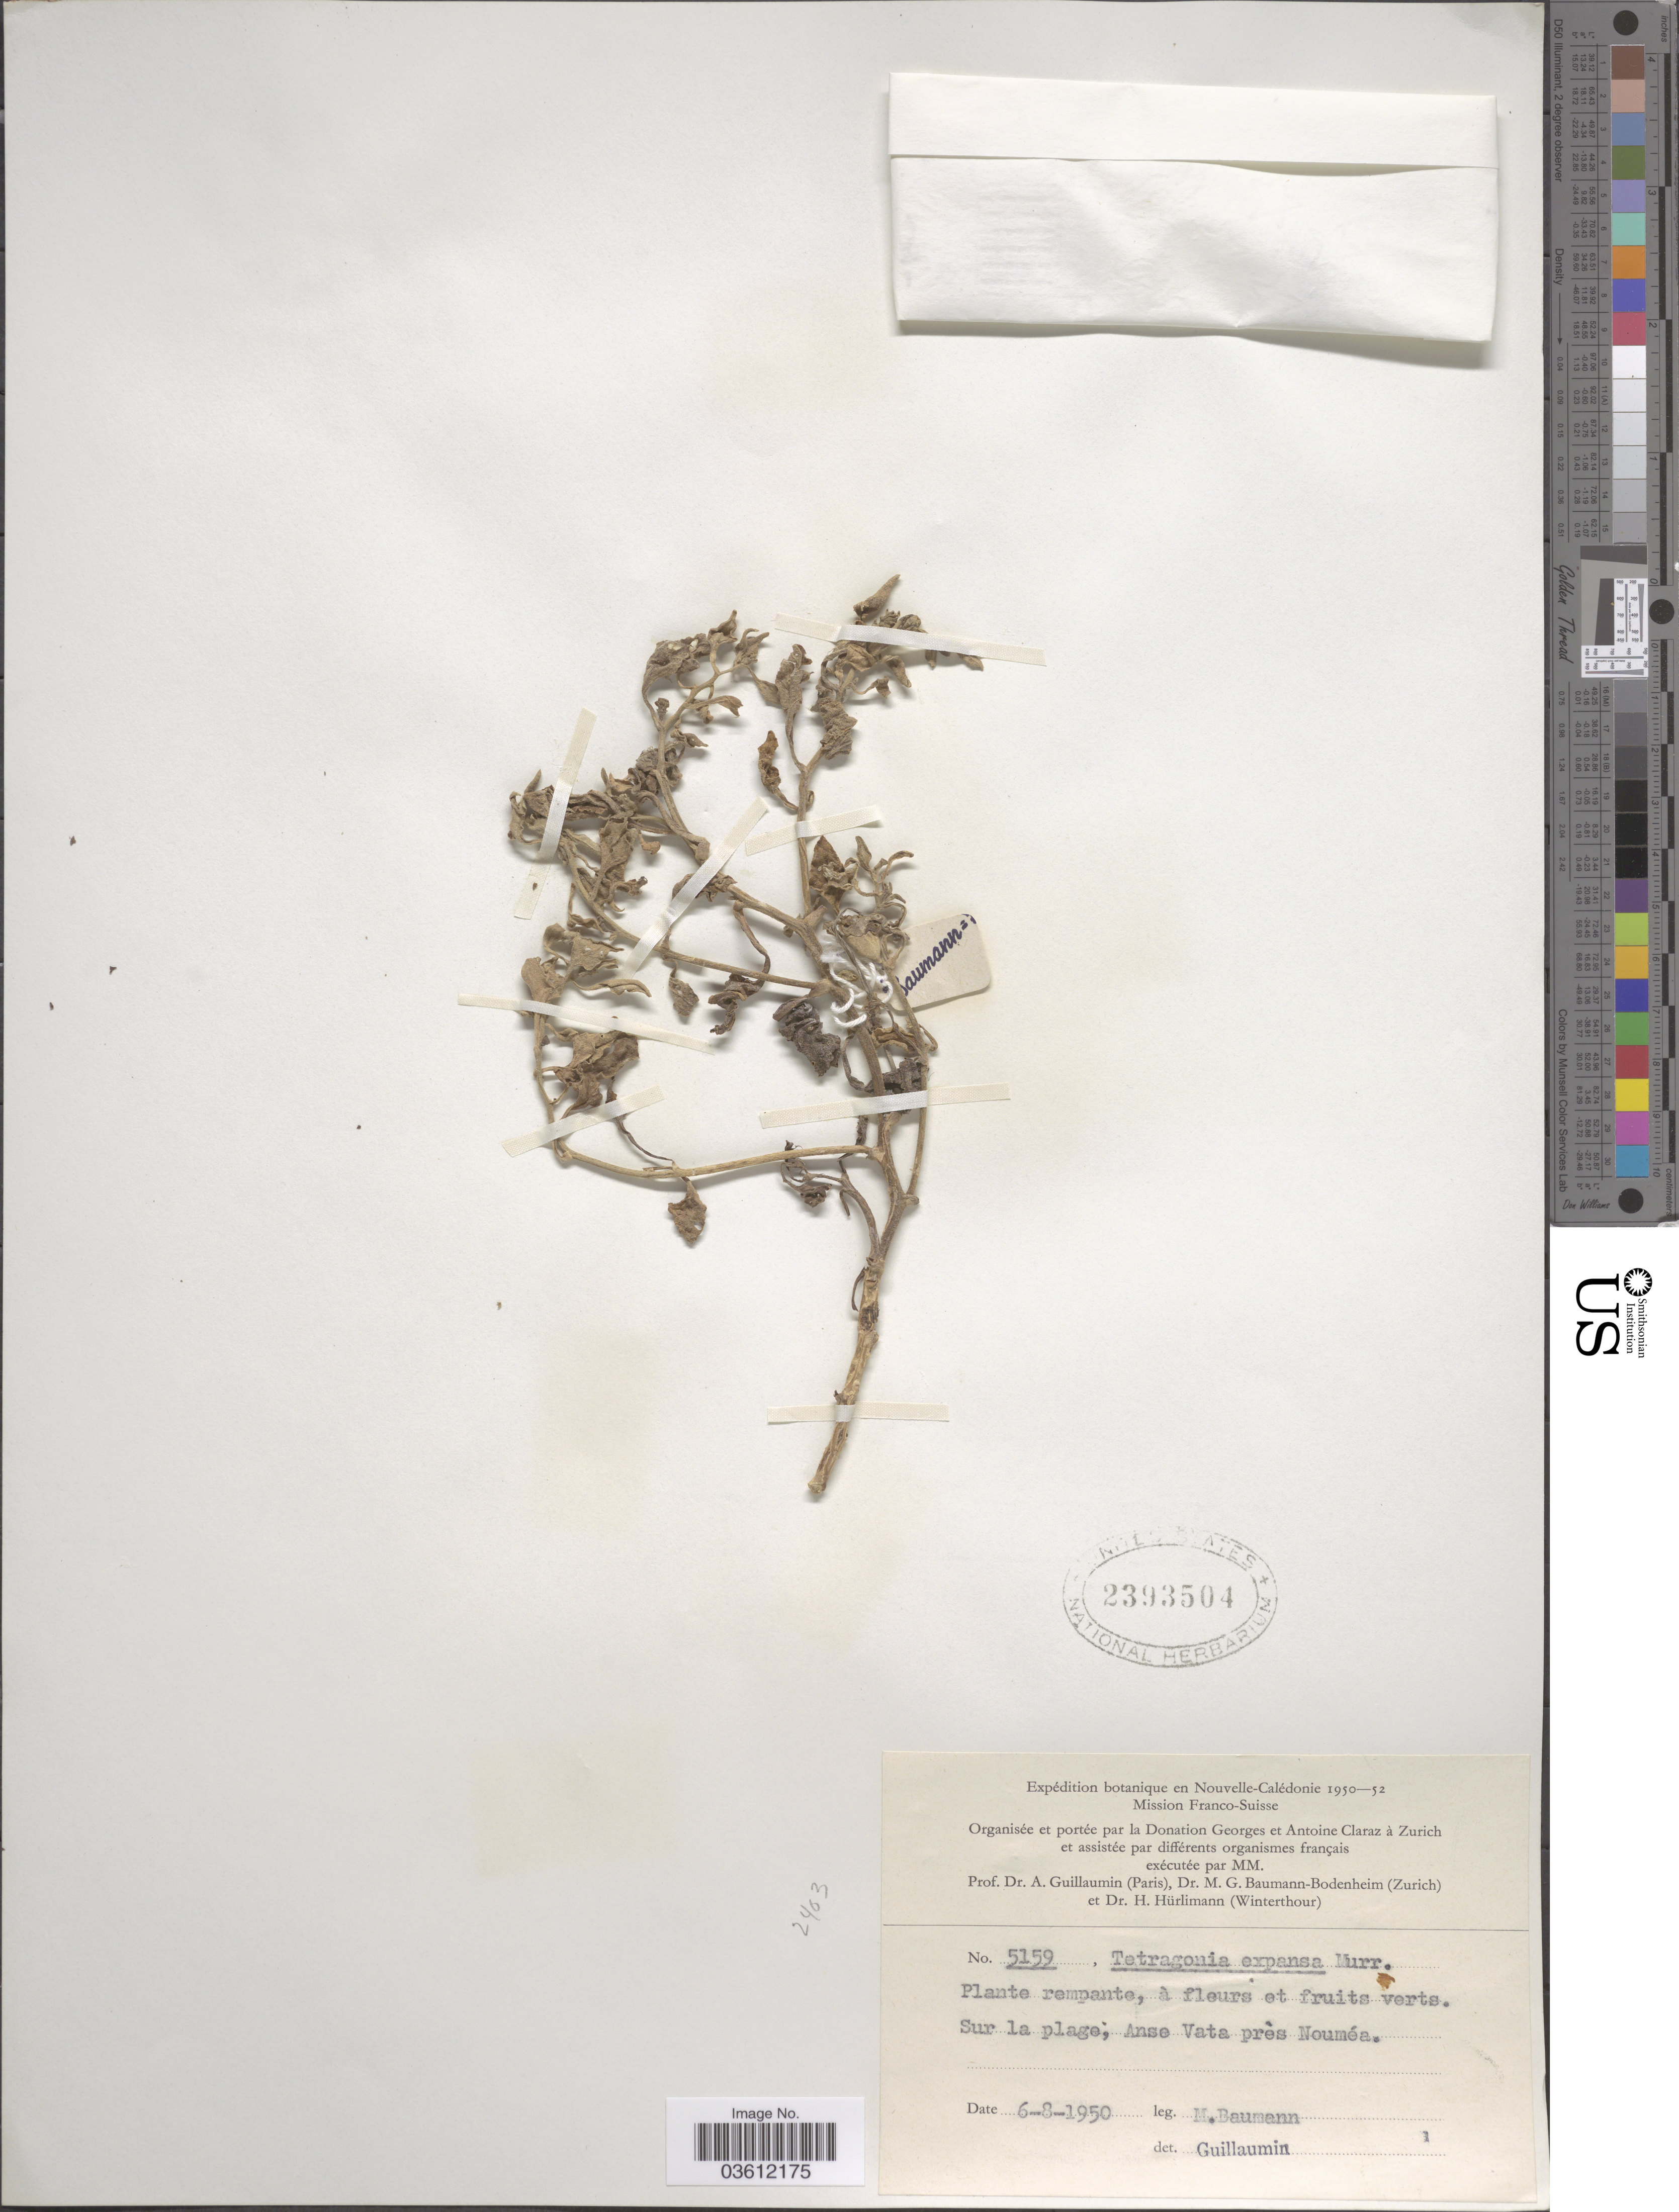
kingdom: Plantae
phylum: Tracheophyta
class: Magnoliopsida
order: Caryophyllales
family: Aizoaceae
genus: Tetragonia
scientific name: Tetragonia expansa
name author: Murr.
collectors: M. G. Baumann-Bodenheim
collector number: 5159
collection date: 1950-08-06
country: New Zealand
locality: Anse Vata près Nouméa.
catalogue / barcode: US 2393504